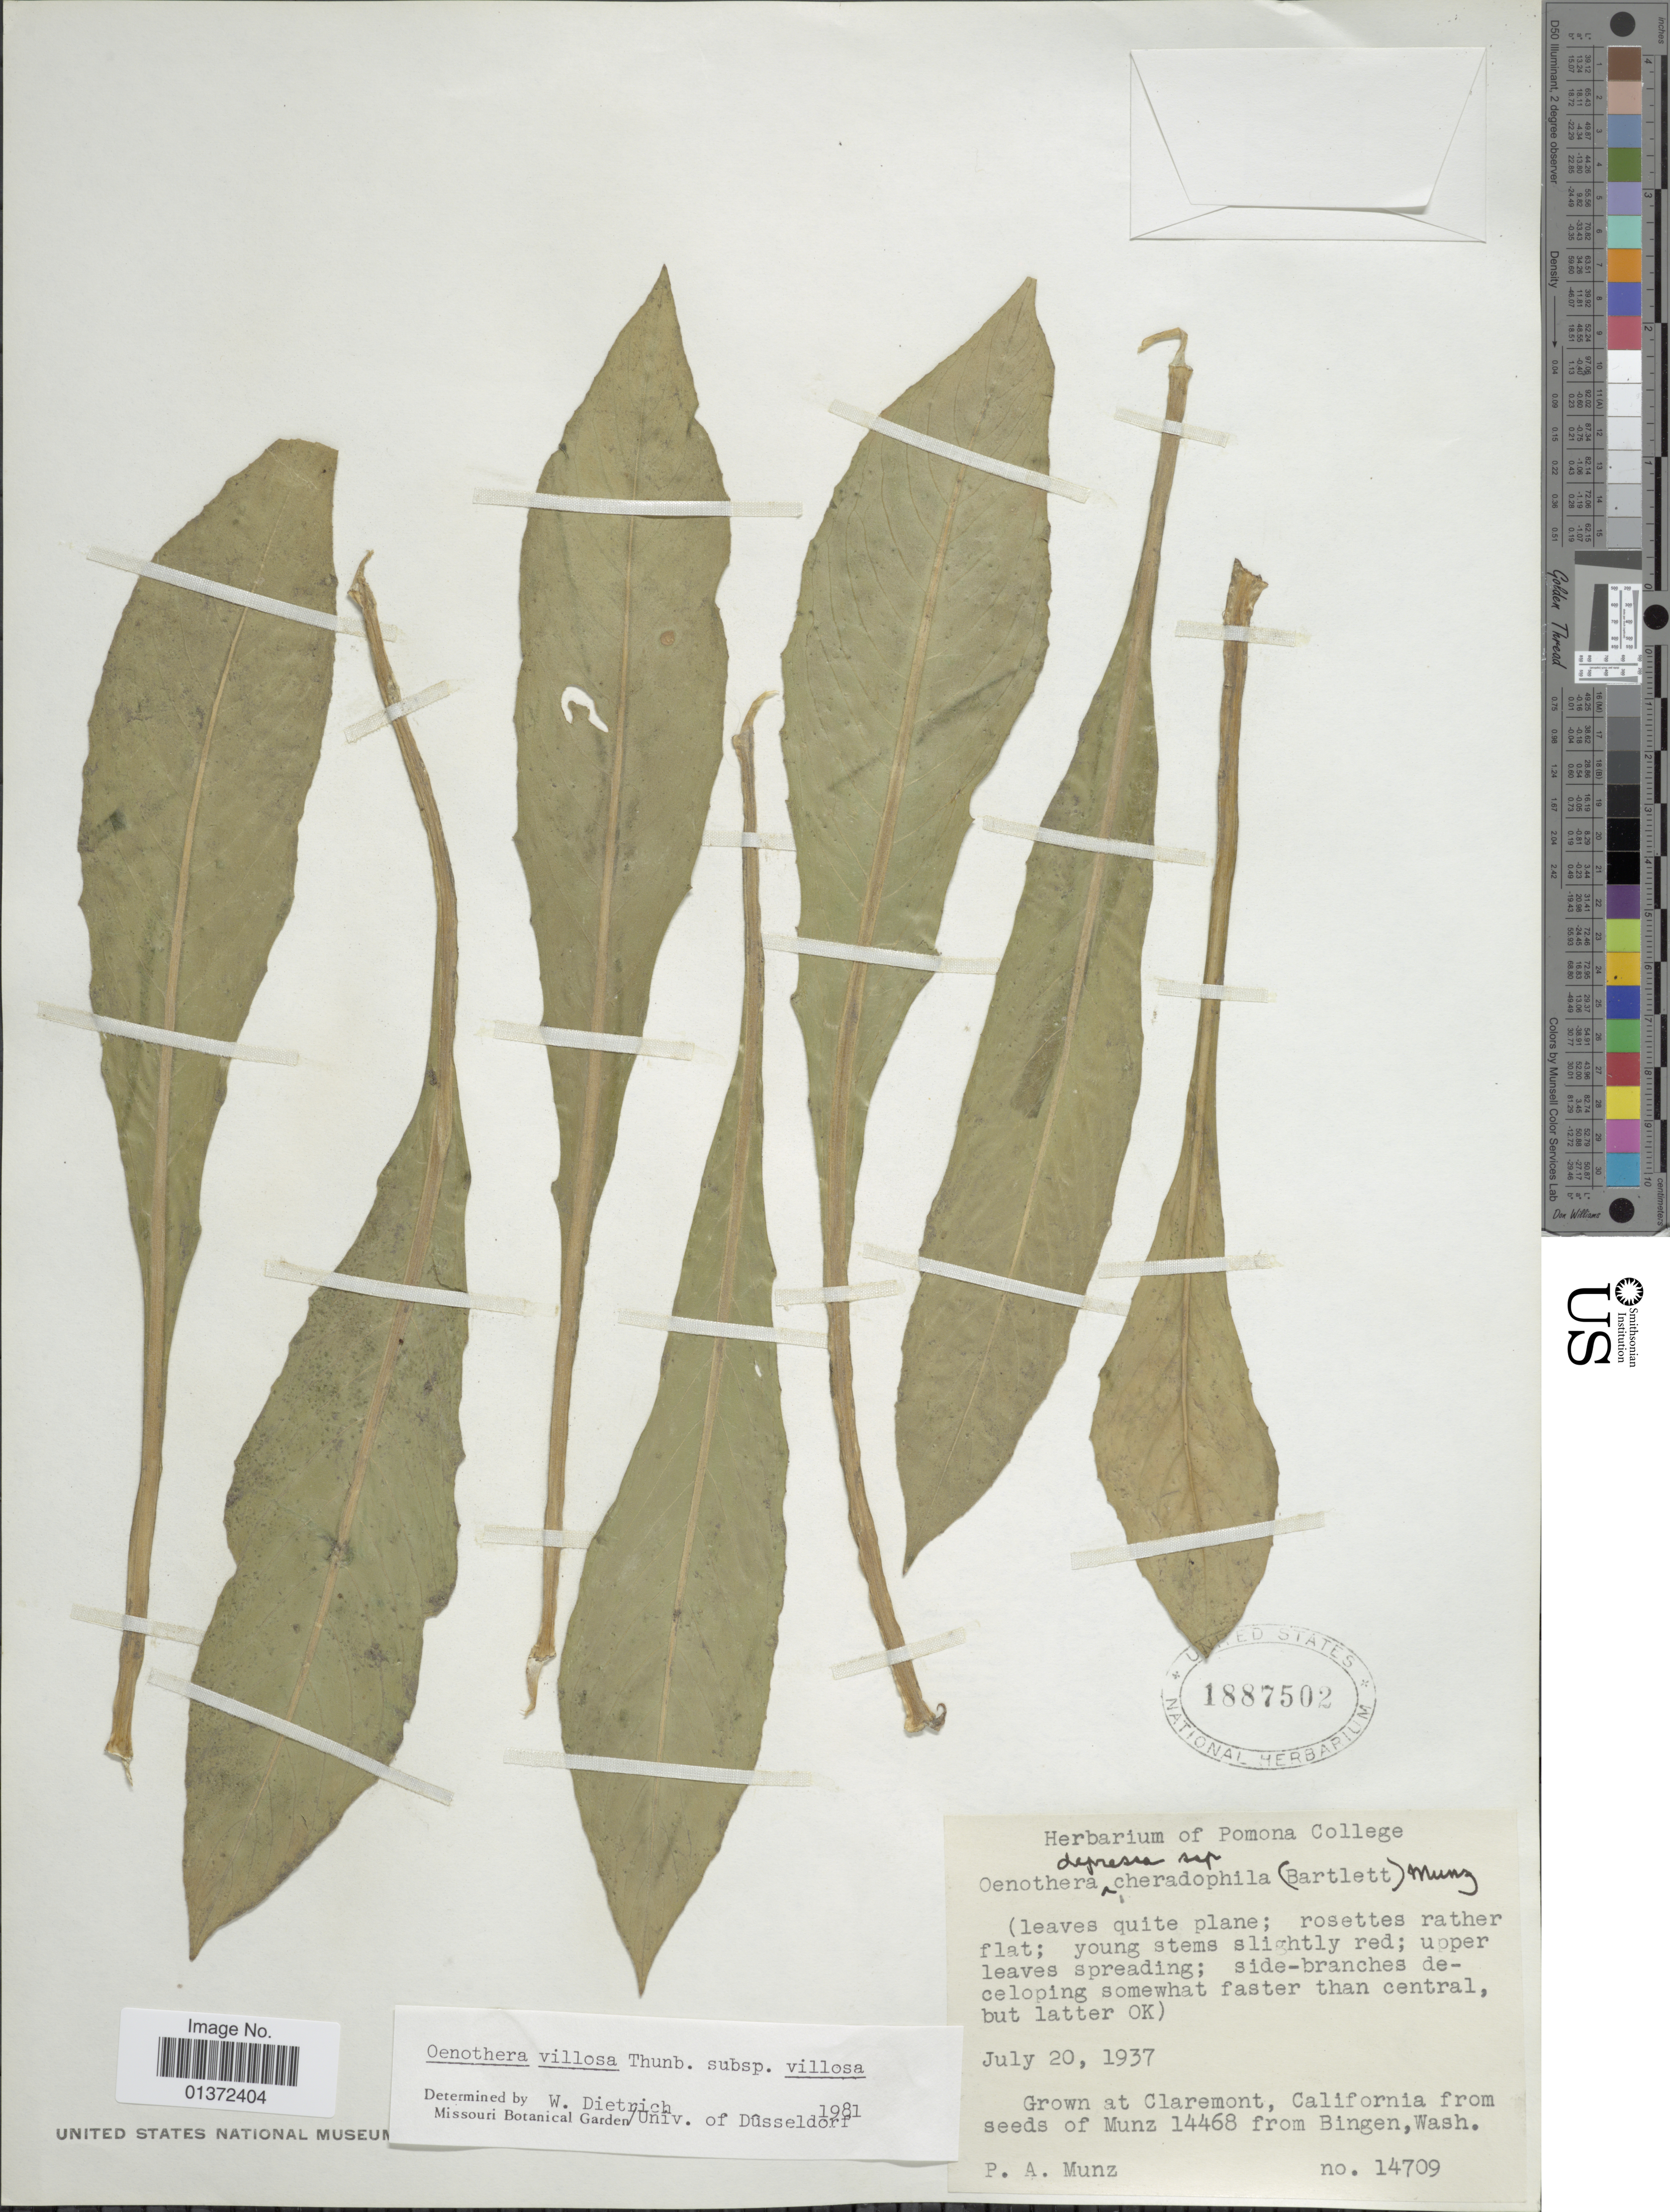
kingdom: Plantae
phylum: Tracheophyta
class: Magnoliopsida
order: Myrtales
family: Onagraceae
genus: Oenothera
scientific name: Oenothera villosa subsp. villosa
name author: Thunb.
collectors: P. A. Munz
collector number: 14709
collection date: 1937-07-20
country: United States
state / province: California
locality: Claremont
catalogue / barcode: US 1887502